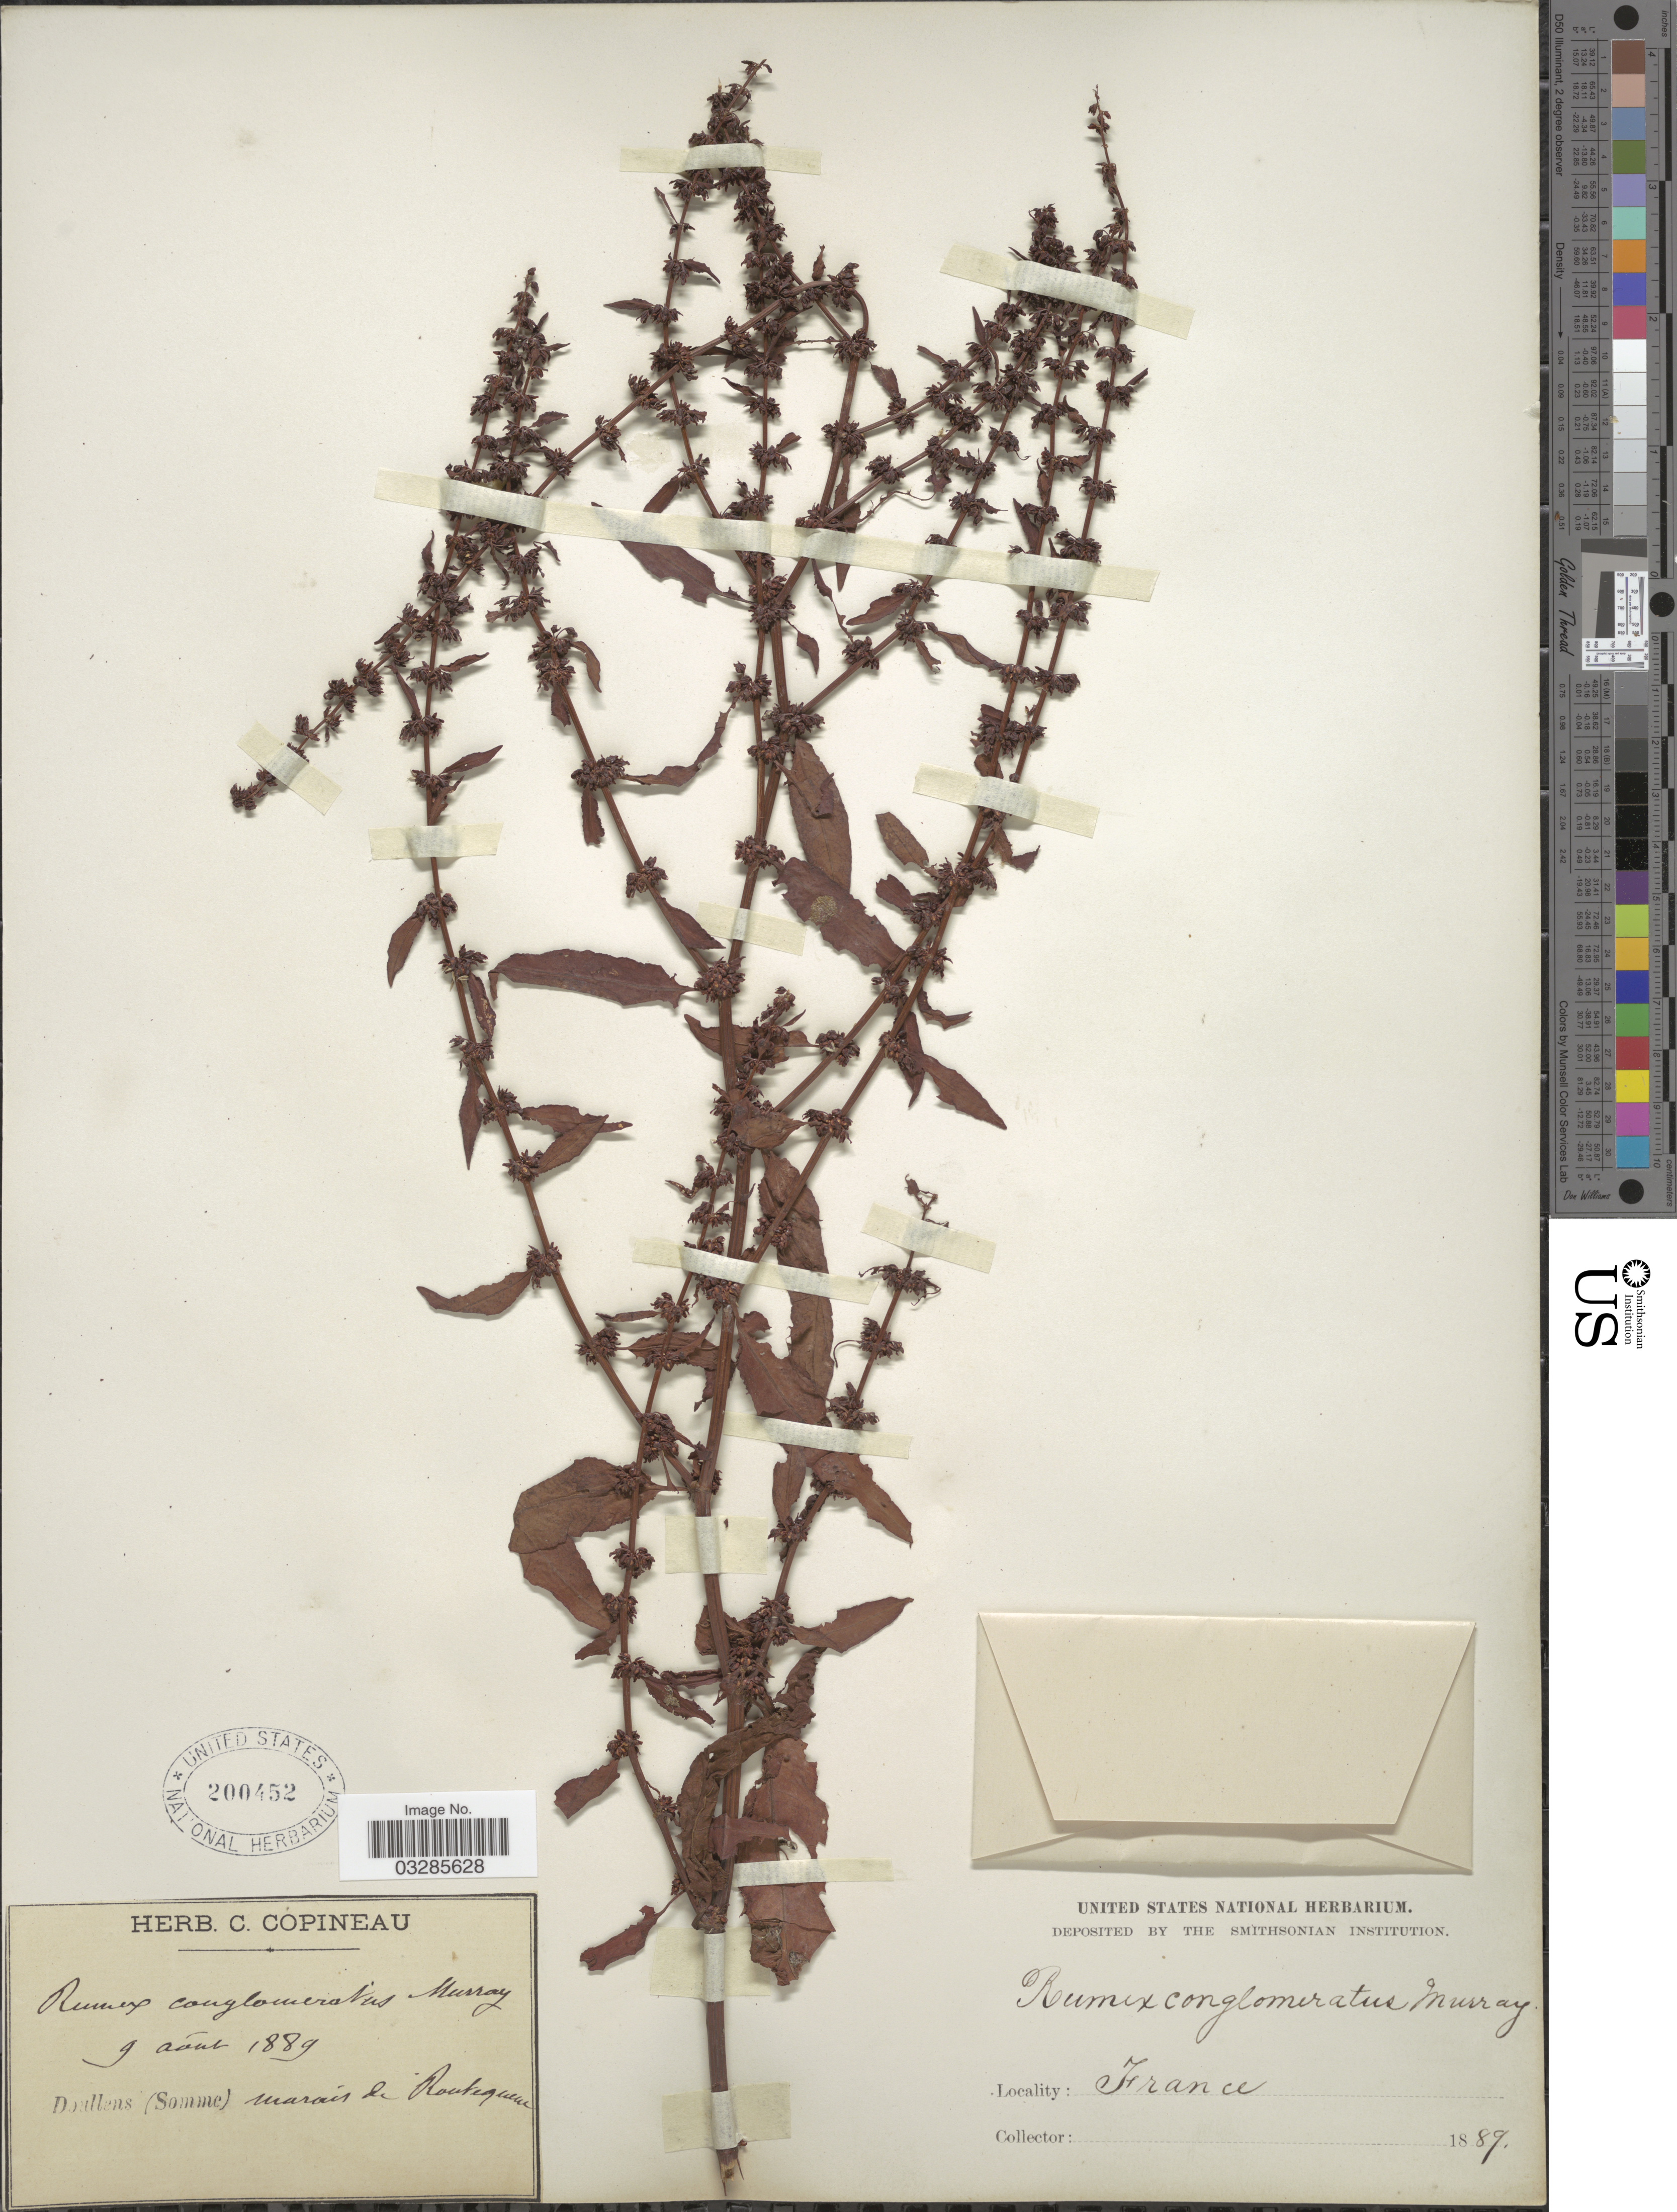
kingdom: Plantae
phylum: Tracheophyta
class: Magnoliopsida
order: Caryophyllales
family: Polygonaceae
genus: Rumex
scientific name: Rumex conglomeratus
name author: Murray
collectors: ex herb. C. Copineau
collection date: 1889-08-09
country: France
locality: Doullens (Somme) marais de Routequeue.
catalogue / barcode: US 200452